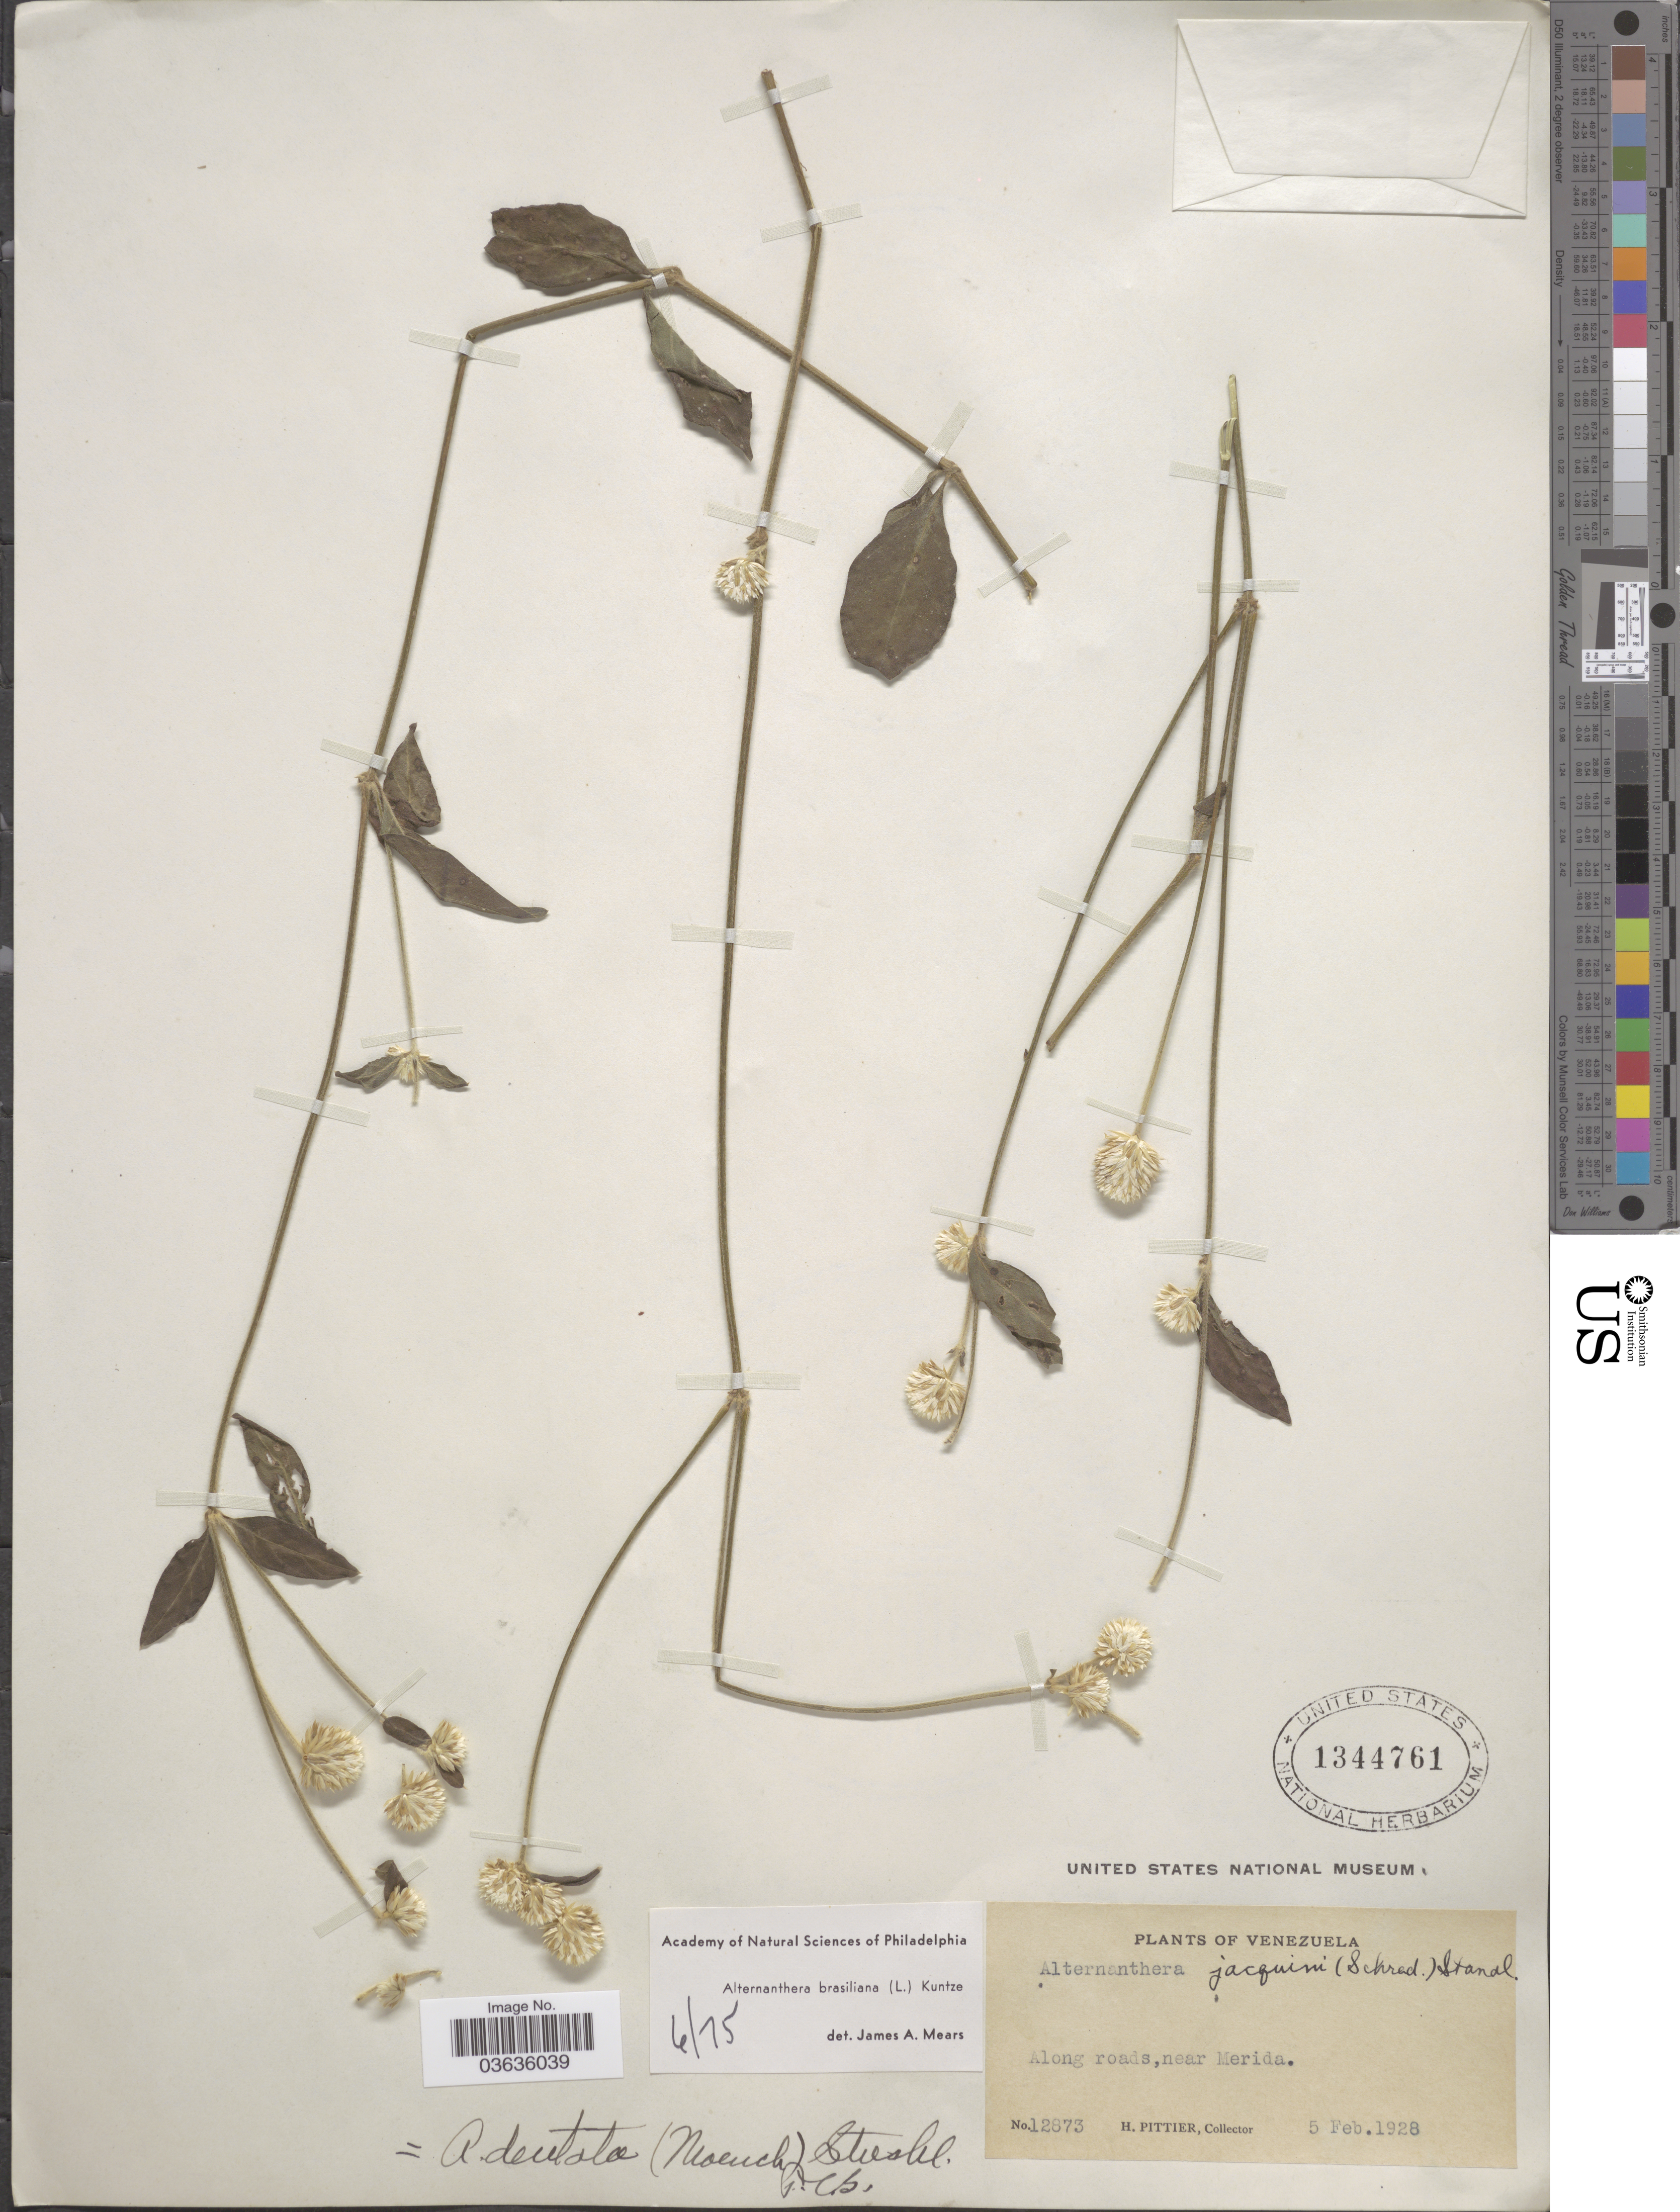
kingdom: Plantae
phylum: Tracheophyta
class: Magnoliopsida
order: Caryophyllales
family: Amaranthaceae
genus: Alternanthera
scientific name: Alternanthera brasiliana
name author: (L.) Kuntze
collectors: H. F. Pittier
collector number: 12873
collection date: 1928-02-05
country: Venezuela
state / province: Mérida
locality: Along roads, near Merida.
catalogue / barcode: US 1344761